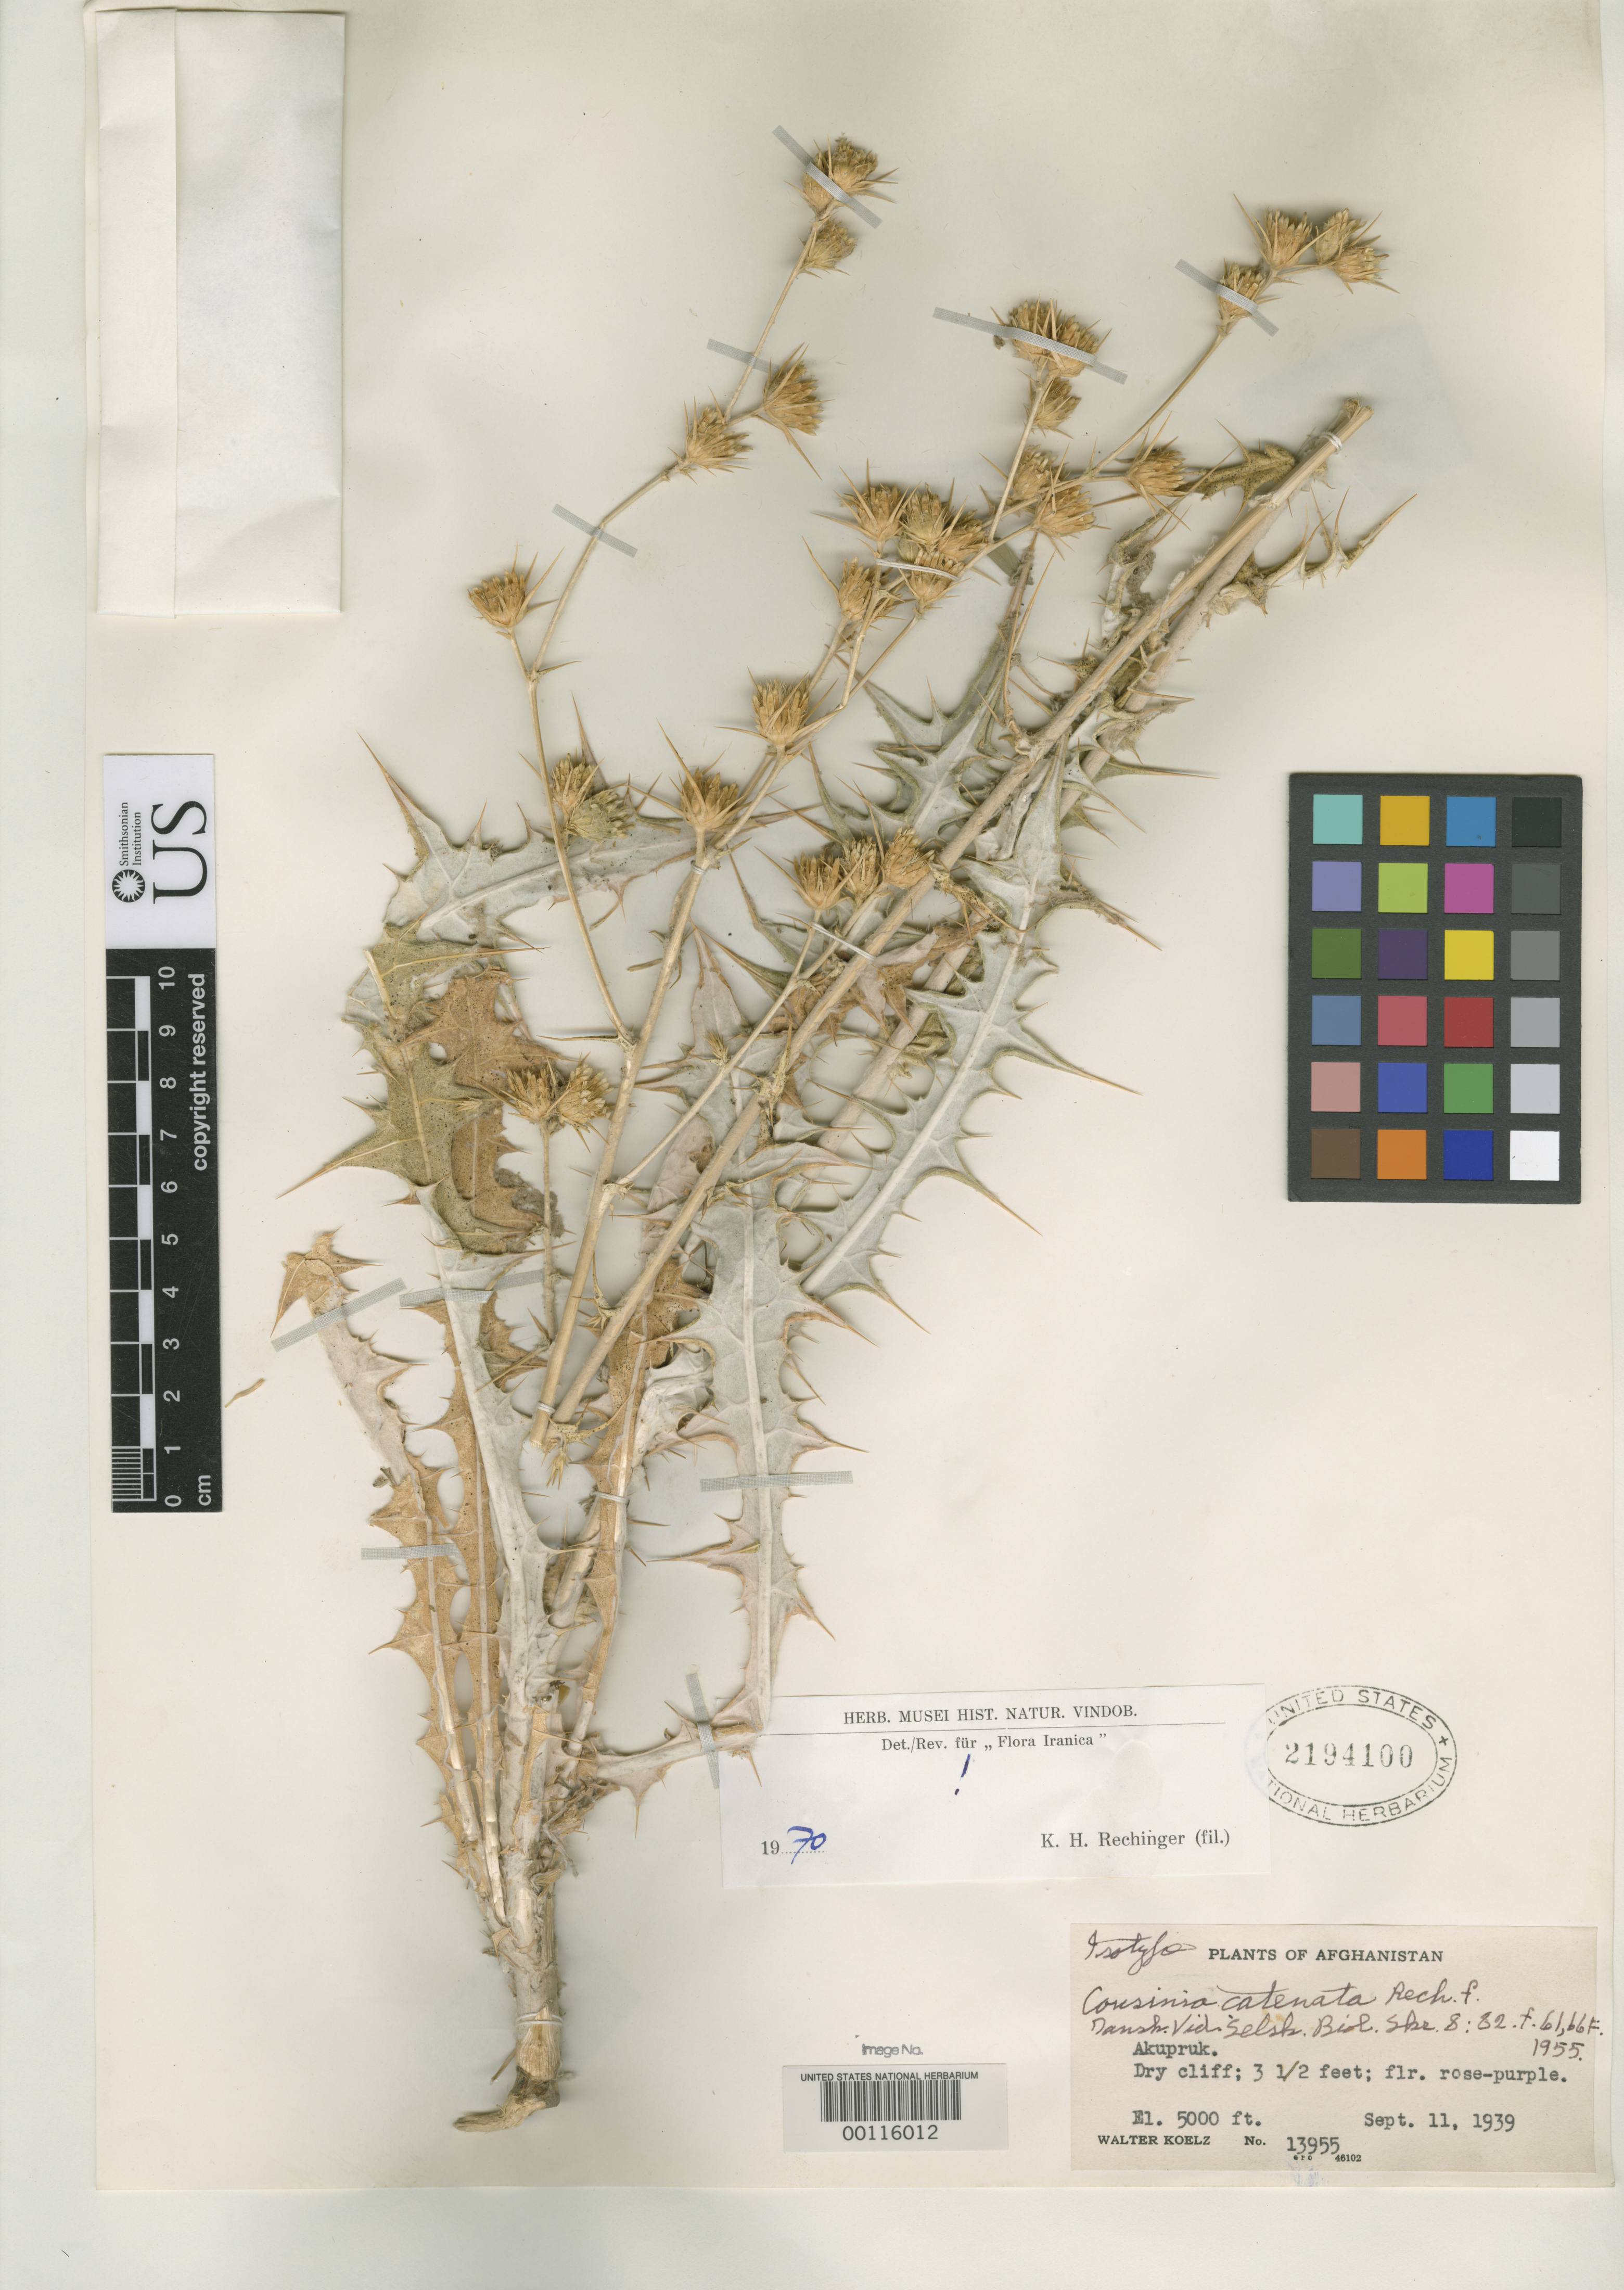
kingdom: Plantae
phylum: Tracheophyta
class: Magnoliopsida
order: Asterales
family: Asteraceae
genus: Cousinia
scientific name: Cousinia catenata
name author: Rech. f.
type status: Isotype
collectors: W. N. Koelz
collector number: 13955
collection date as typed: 11 Sep 1939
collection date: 1939-09-11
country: Afghanistan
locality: Akupruk.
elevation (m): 1524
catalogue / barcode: US 2194100